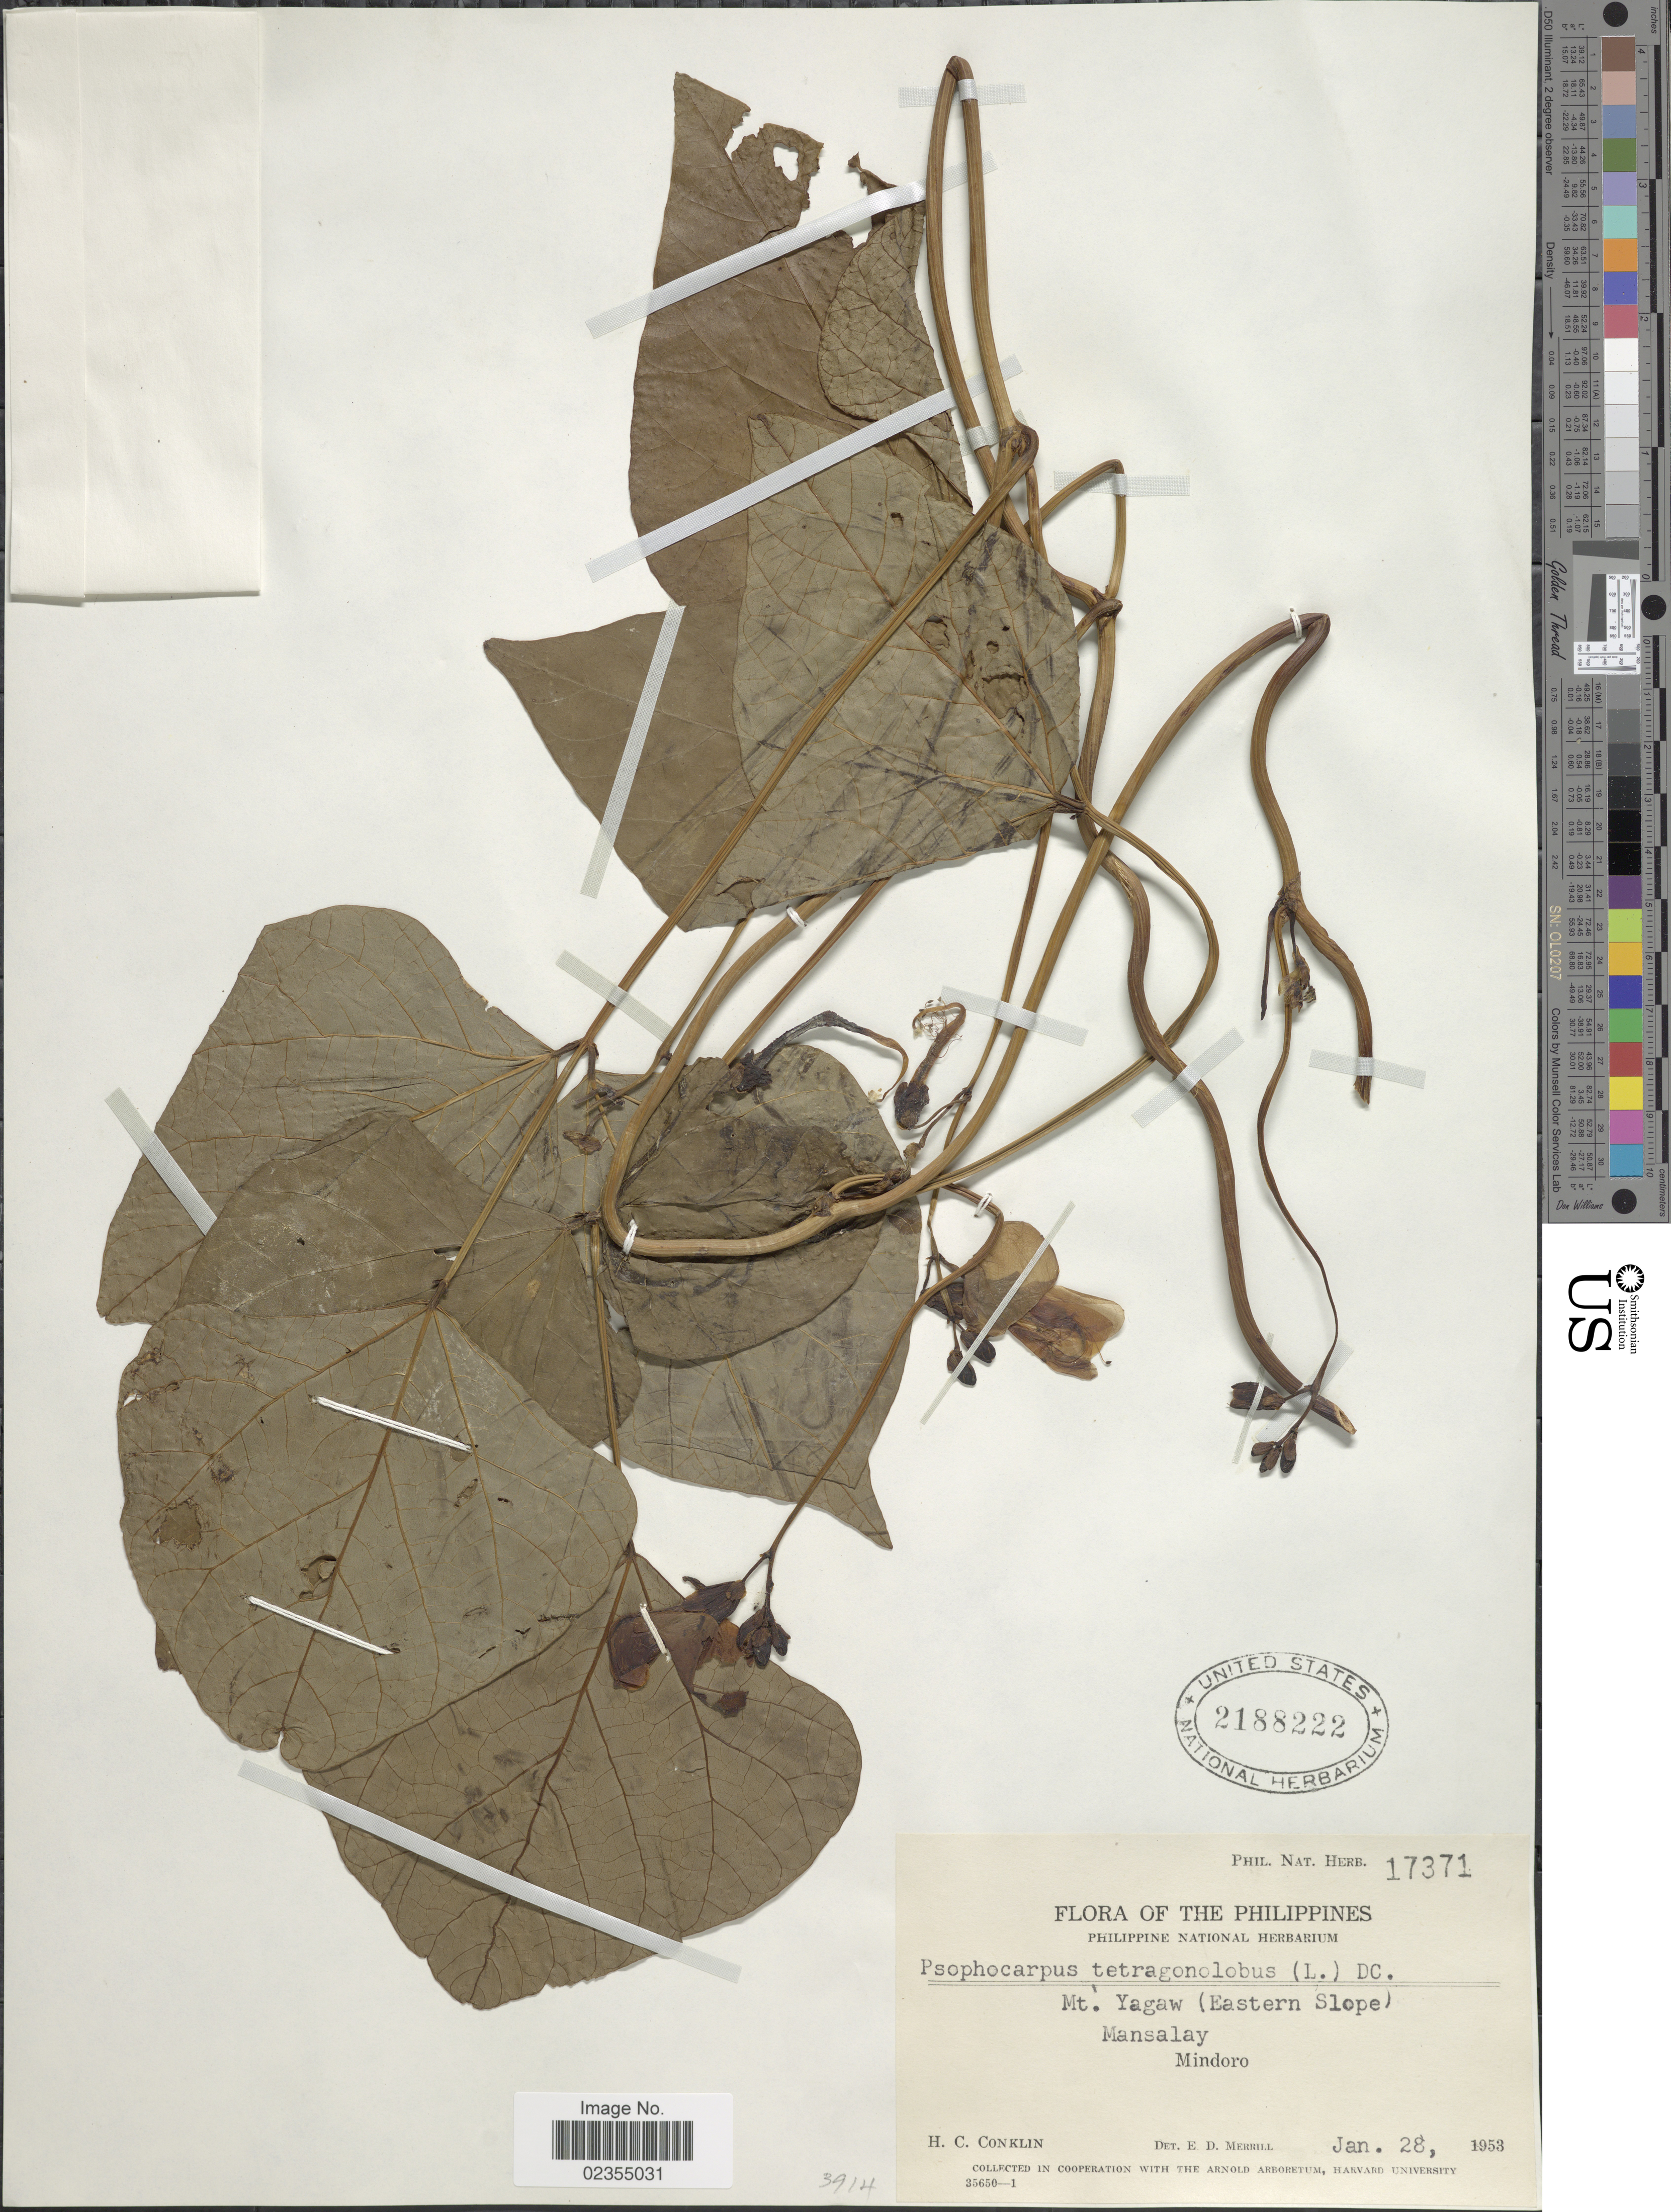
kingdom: Plantae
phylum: Tracheophyta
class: Magnoliopsida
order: Fabales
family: Fabaceae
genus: Psophocarpus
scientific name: Psophocarpus tetragonolobus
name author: (L.) DC.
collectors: H. Conklin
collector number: Phil. Nat. Herb. 17371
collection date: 1953-01-28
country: Philippines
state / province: Mimaropa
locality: Mt. Yagaw (Eastern slope). Mansalay. Mindoro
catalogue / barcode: US 2188222